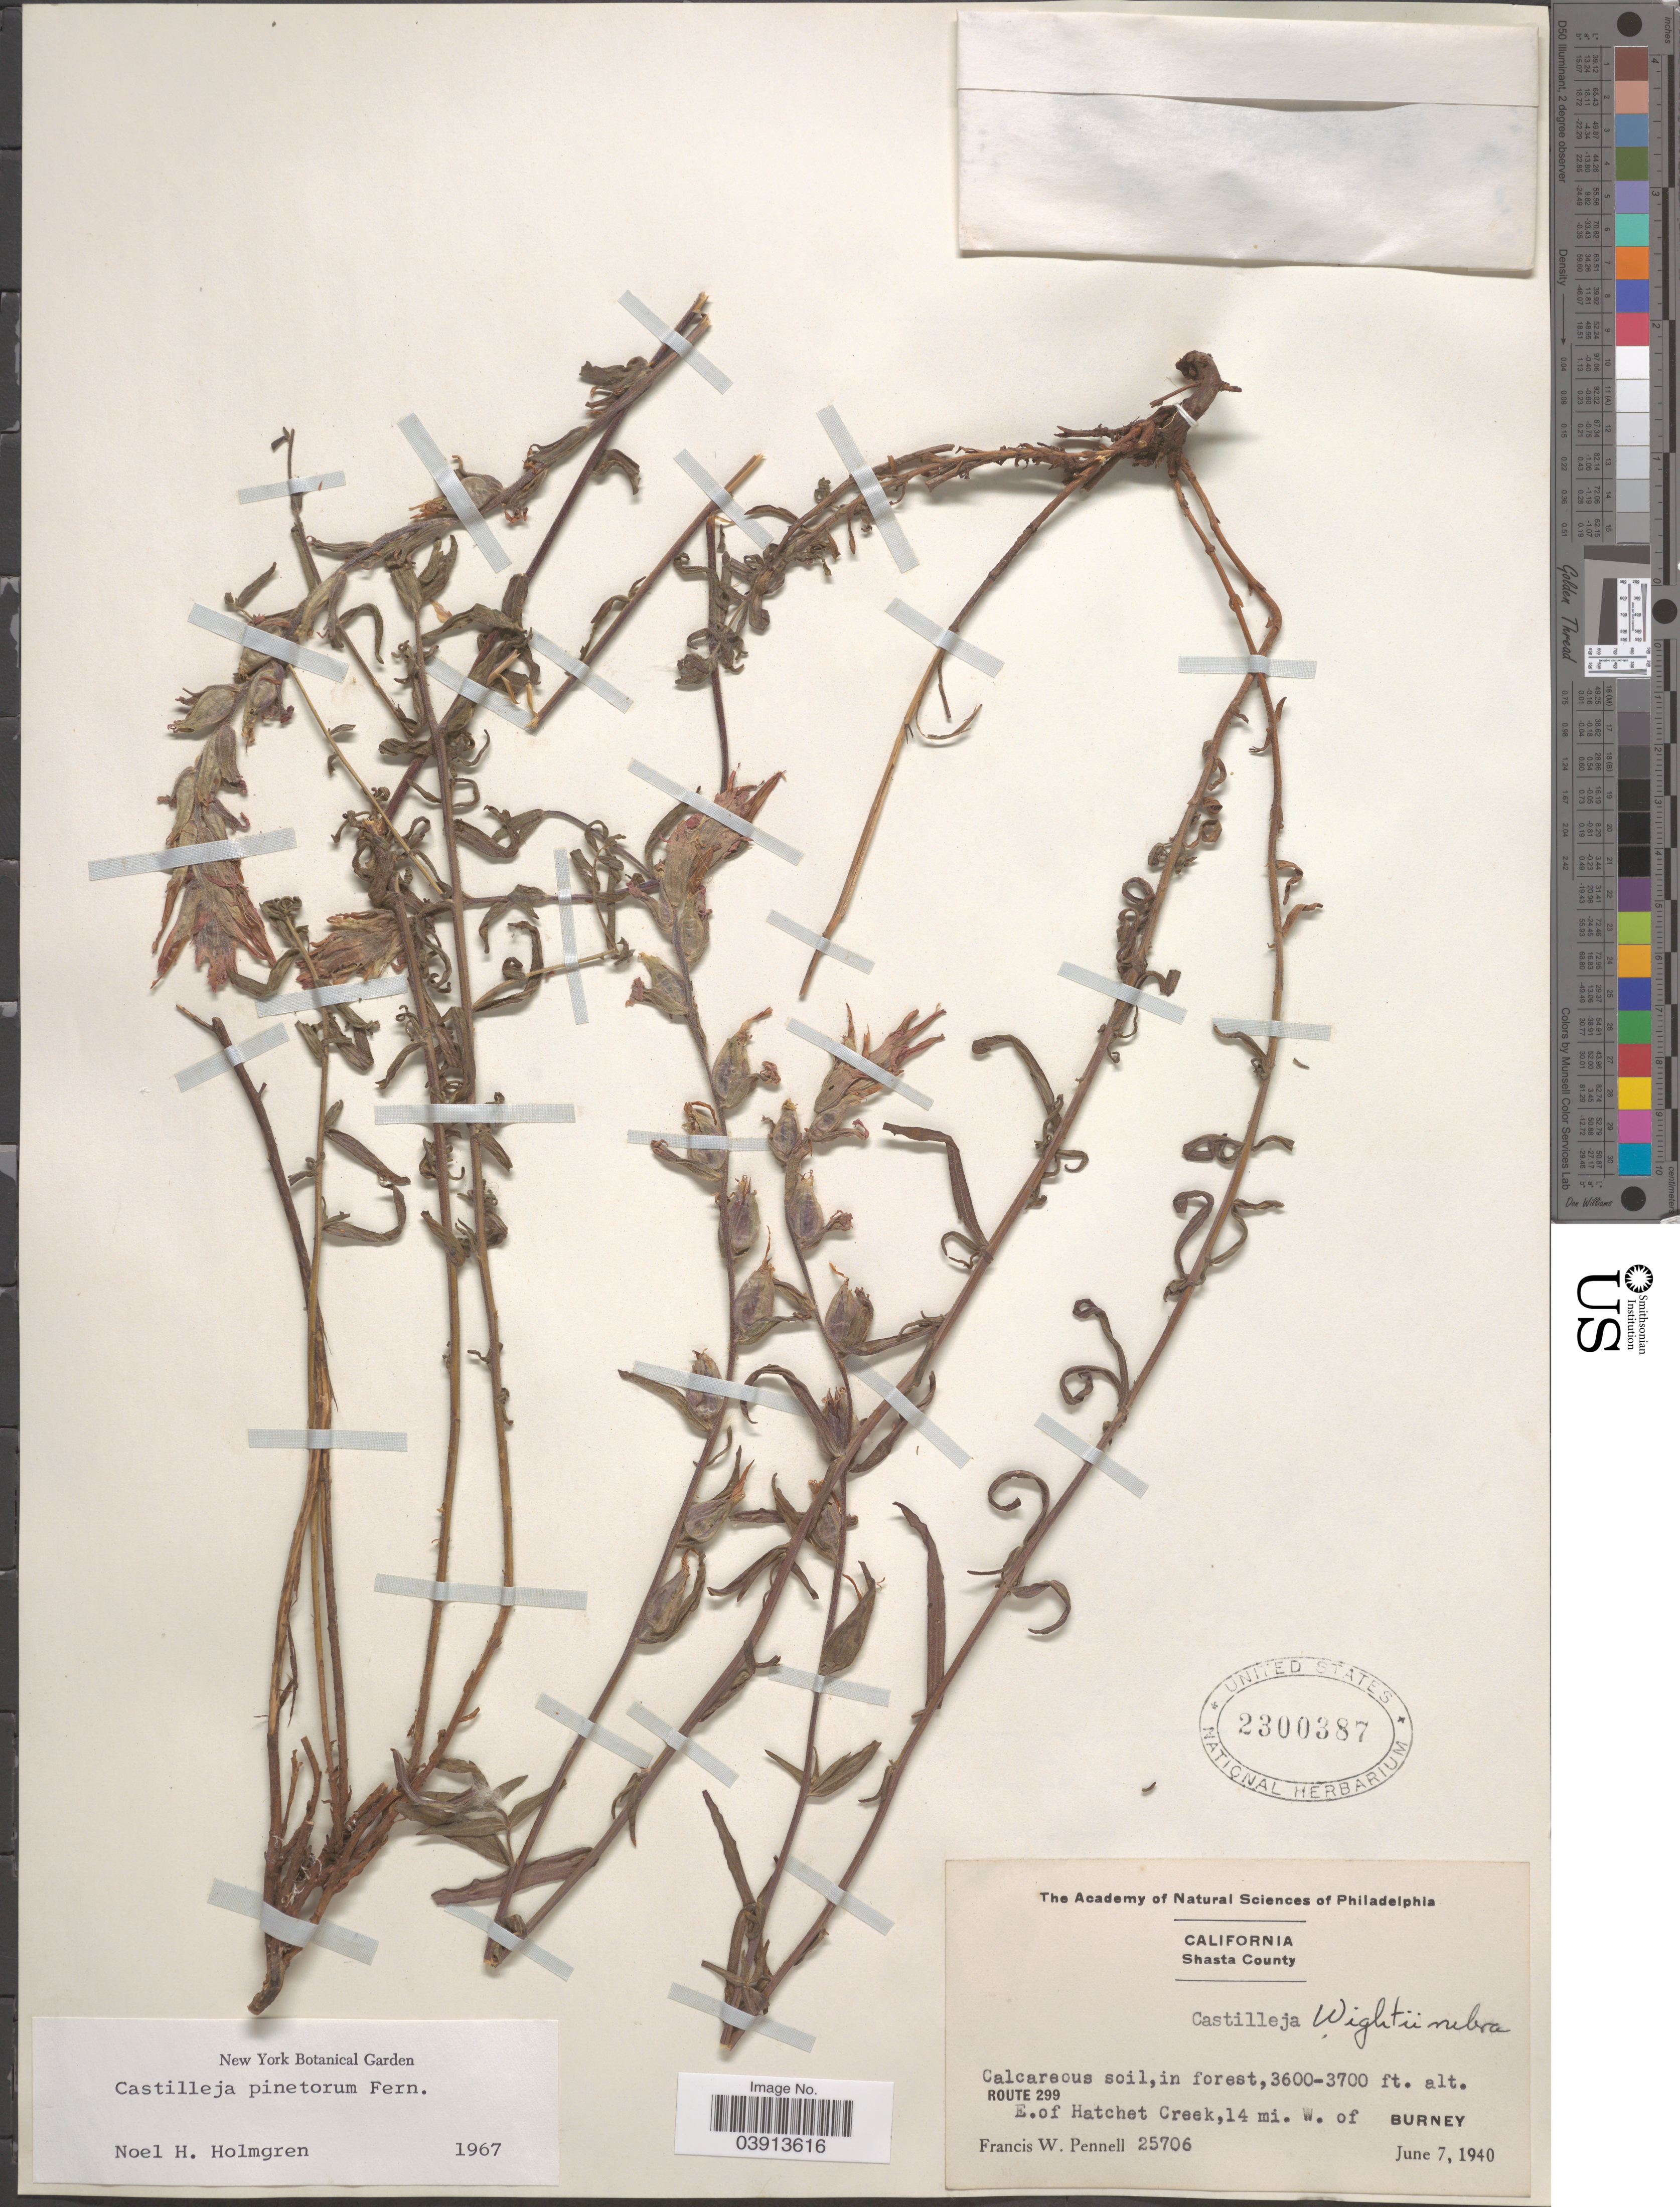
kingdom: Plantae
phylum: Tracheophyta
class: Magnoliopsida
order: Lamiales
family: Orobanchaceae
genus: Castilleja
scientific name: Castilleja pinetorum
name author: Fernald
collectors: F. W. Pennell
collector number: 25706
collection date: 1940-06-07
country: United States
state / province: California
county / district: Shasta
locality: Shasta County. Route 299. E. of Hatchet Creek, 14 mi. W. of Burney.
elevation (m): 1097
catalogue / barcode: US 2300387